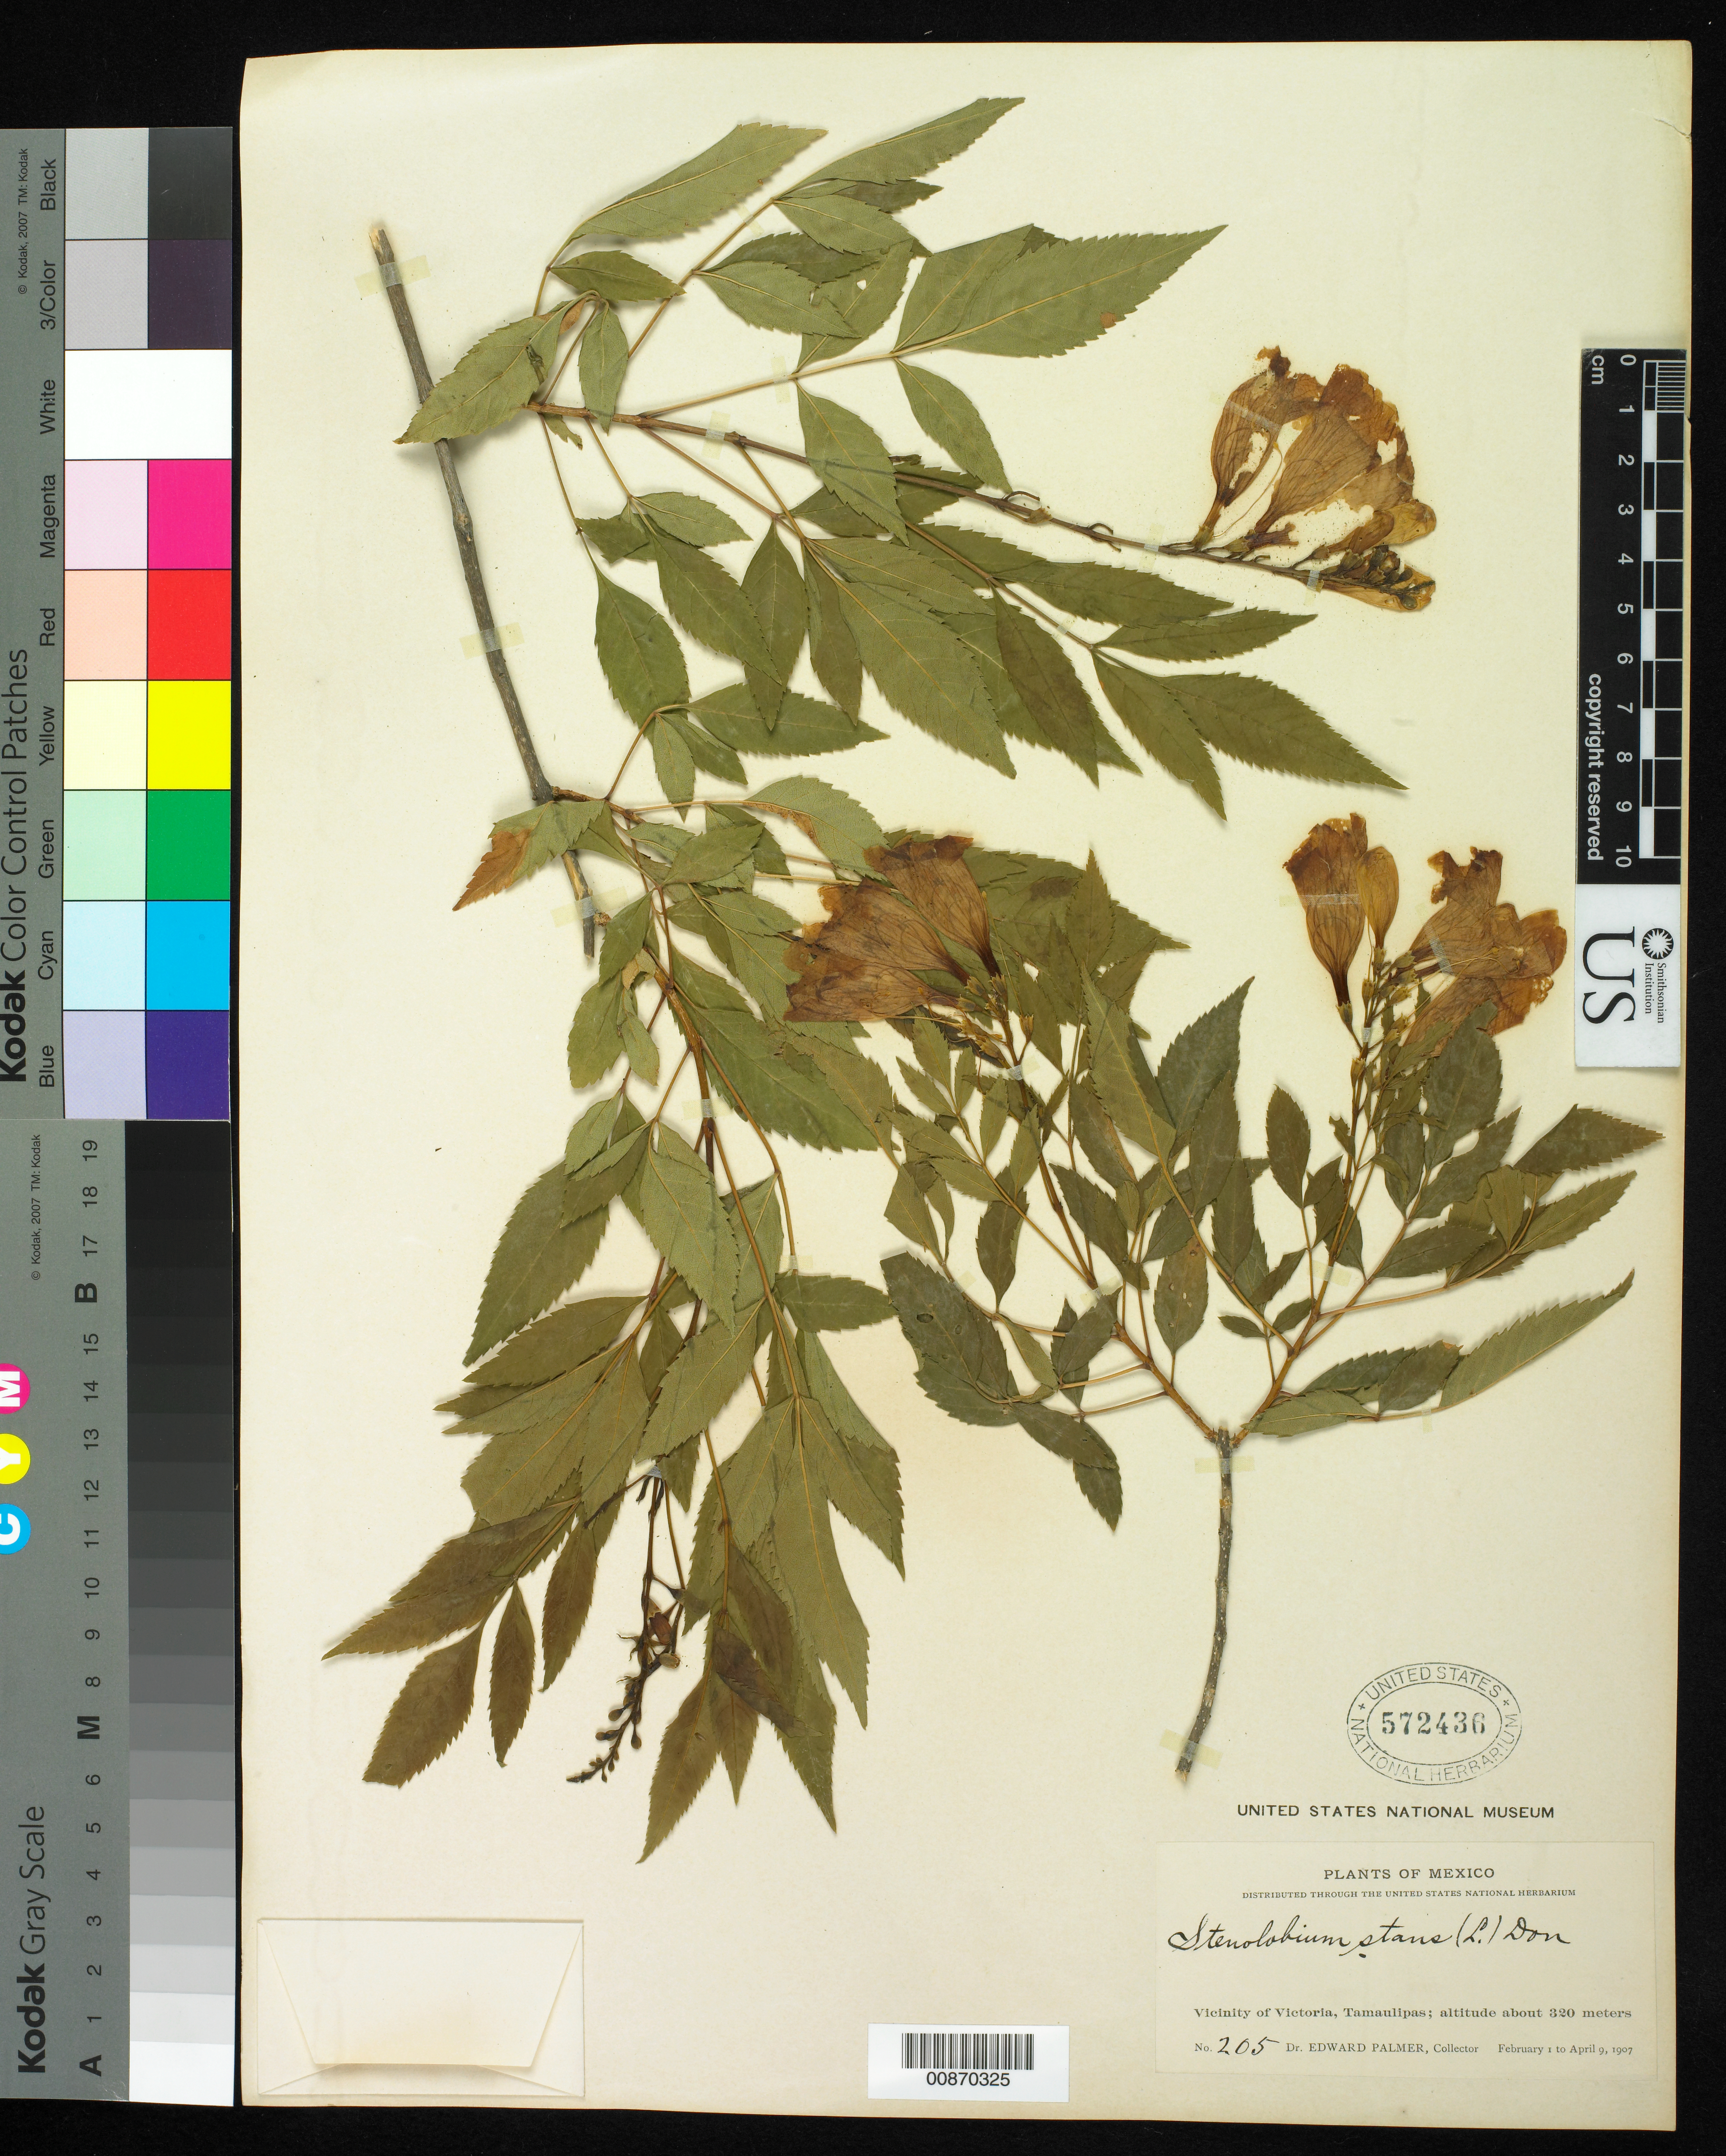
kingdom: Plantae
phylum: Tracheophyta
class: Magnoliopsida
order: Lamiales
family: Bignoniaceae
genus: Tecoma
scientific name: Tecoma stans var. angustata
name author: Rehder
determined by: Strong, M. T., (US), Smithsonian Institution - National Museum of Natural History (UNITED STATES)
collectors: E. Palmer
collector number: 205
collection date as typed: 01 Feb 1907 to 09 Apr 1907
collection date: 1907-02-01/1907-04-09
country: Mexico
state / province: Tamaulipas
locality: Vicinity of Victoria.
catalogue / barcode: US 572436